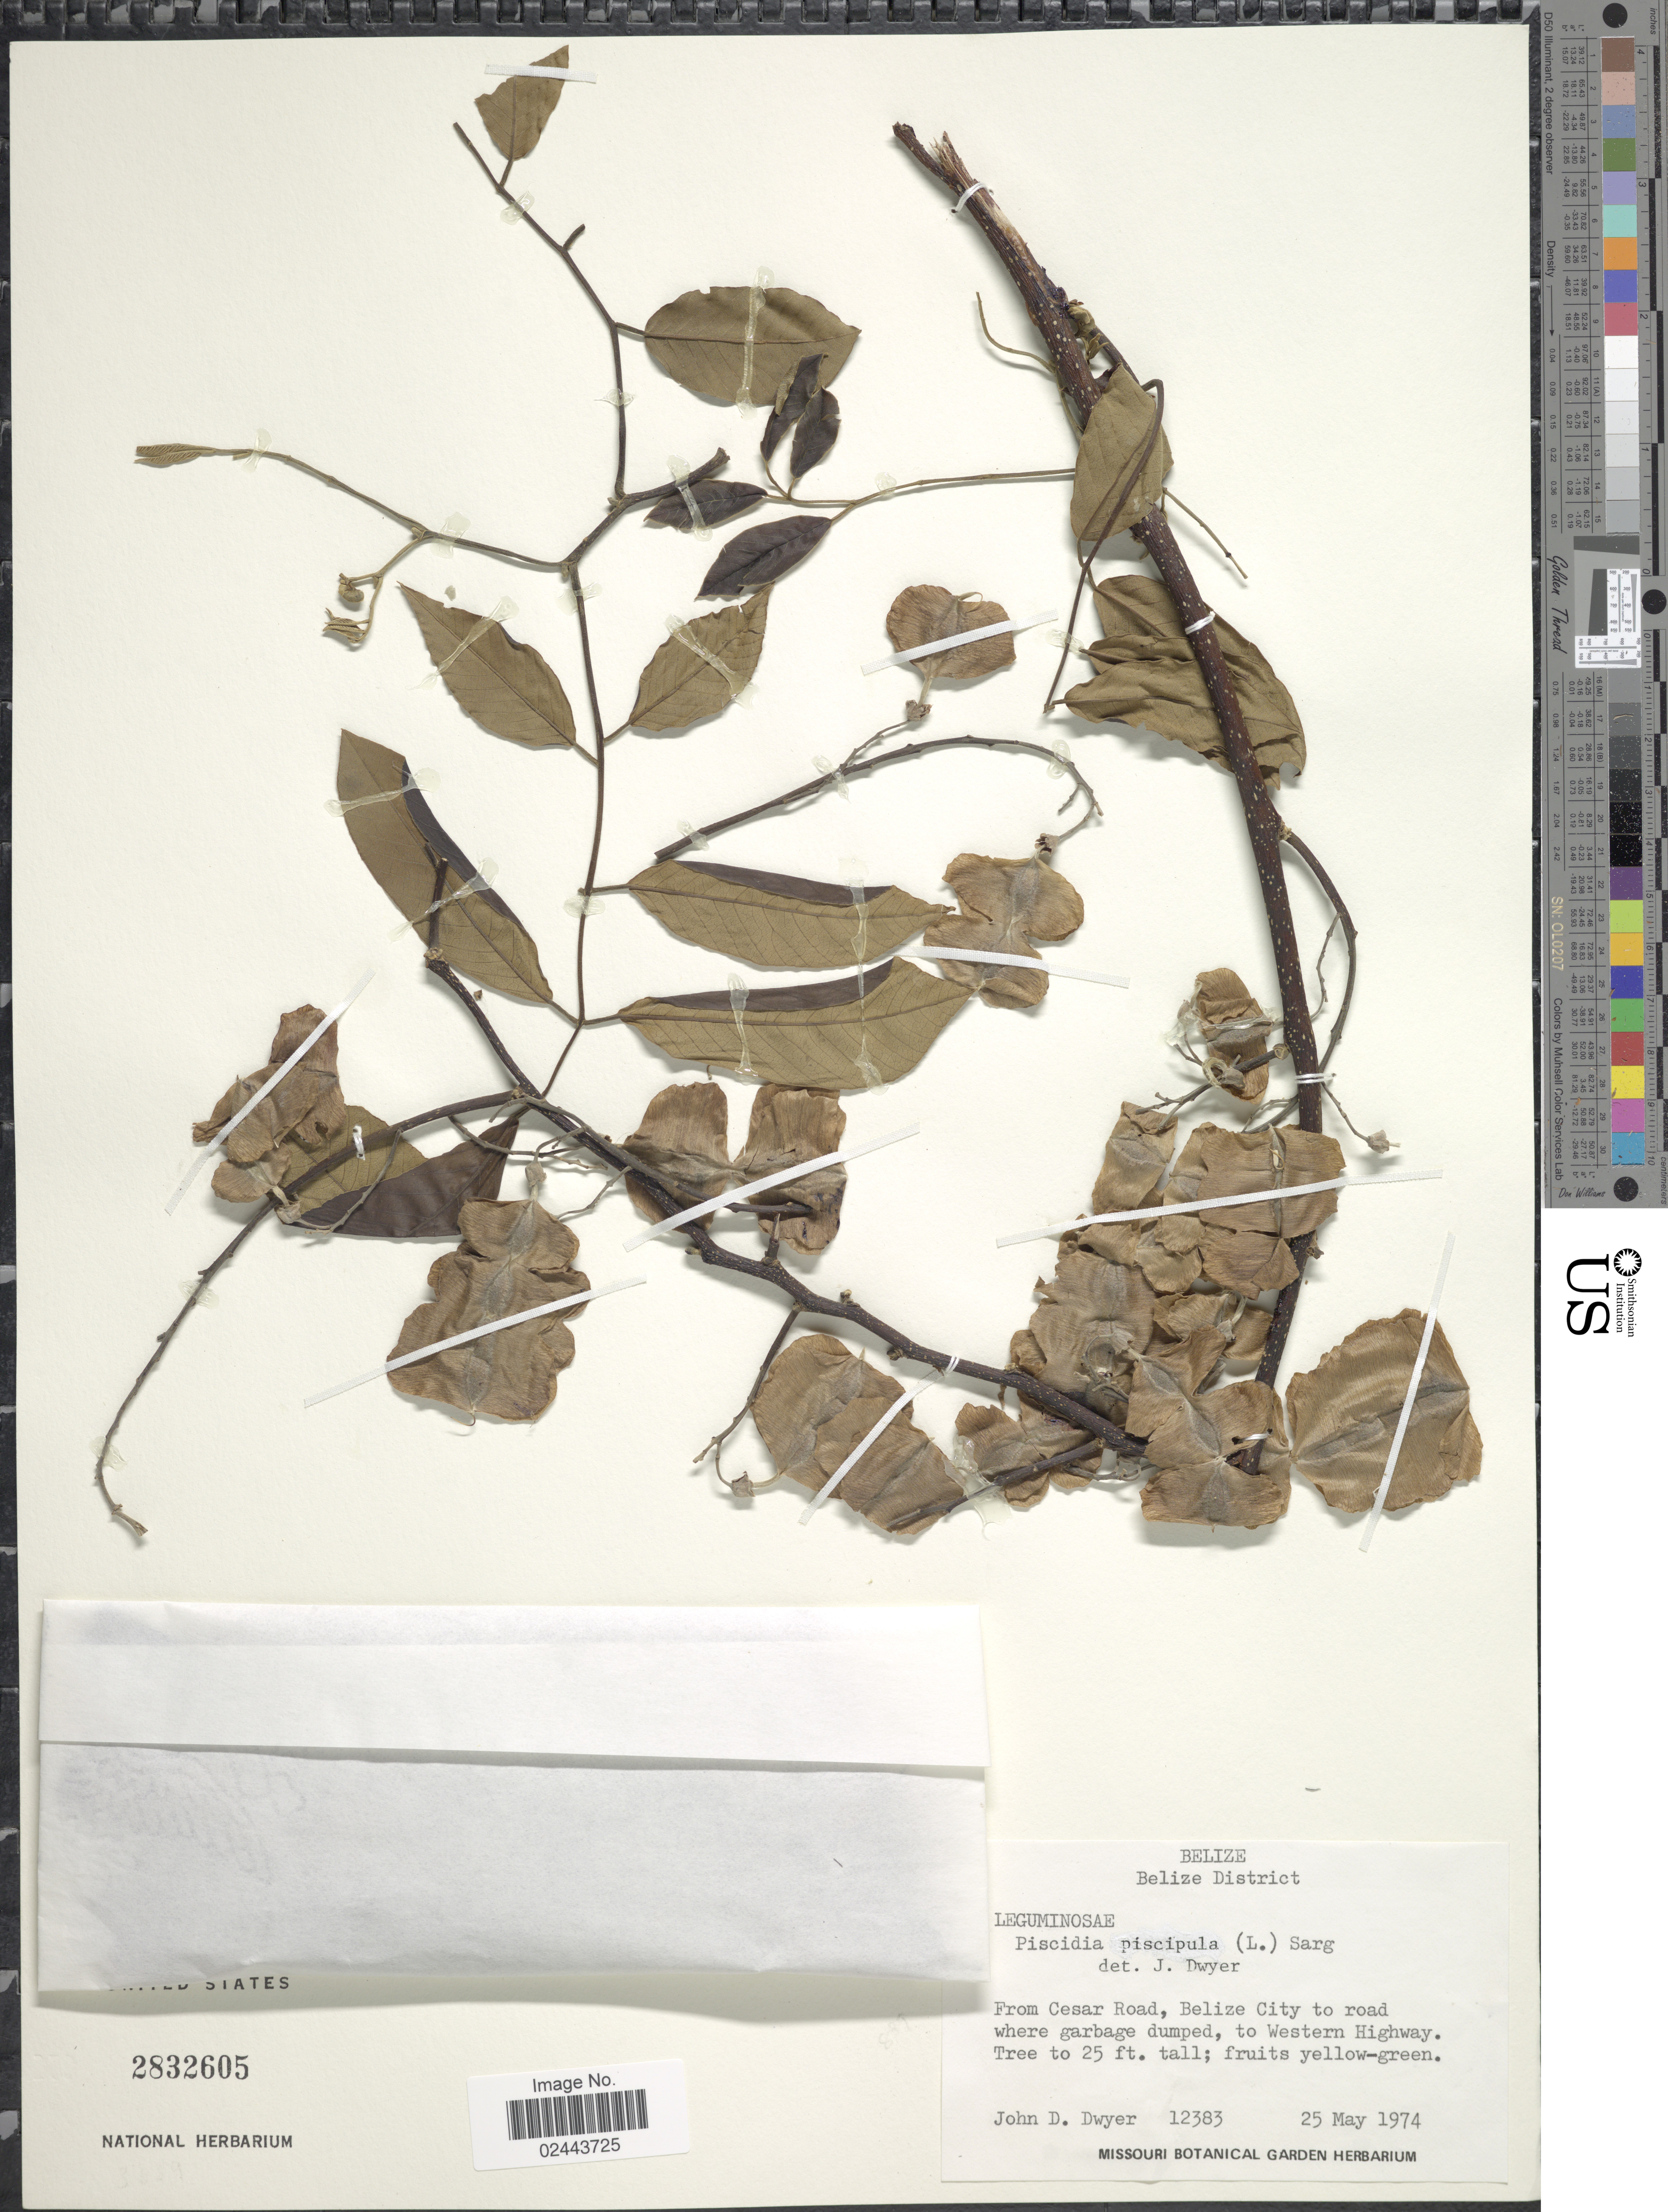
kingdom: Plantae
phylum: Tracheophyta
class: Magnoliopsida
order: Fabales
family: Fabaceae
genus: Piscidia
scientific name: Piscidia piscipula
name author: (L.) Sarg.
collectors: J. D. Dwyer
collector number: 12383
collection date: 1974-05-25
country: Belize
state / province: Belize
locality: From Cesar Road, Belize City to road where garbage dumped, to Western Highway.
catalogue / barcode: US 2832605